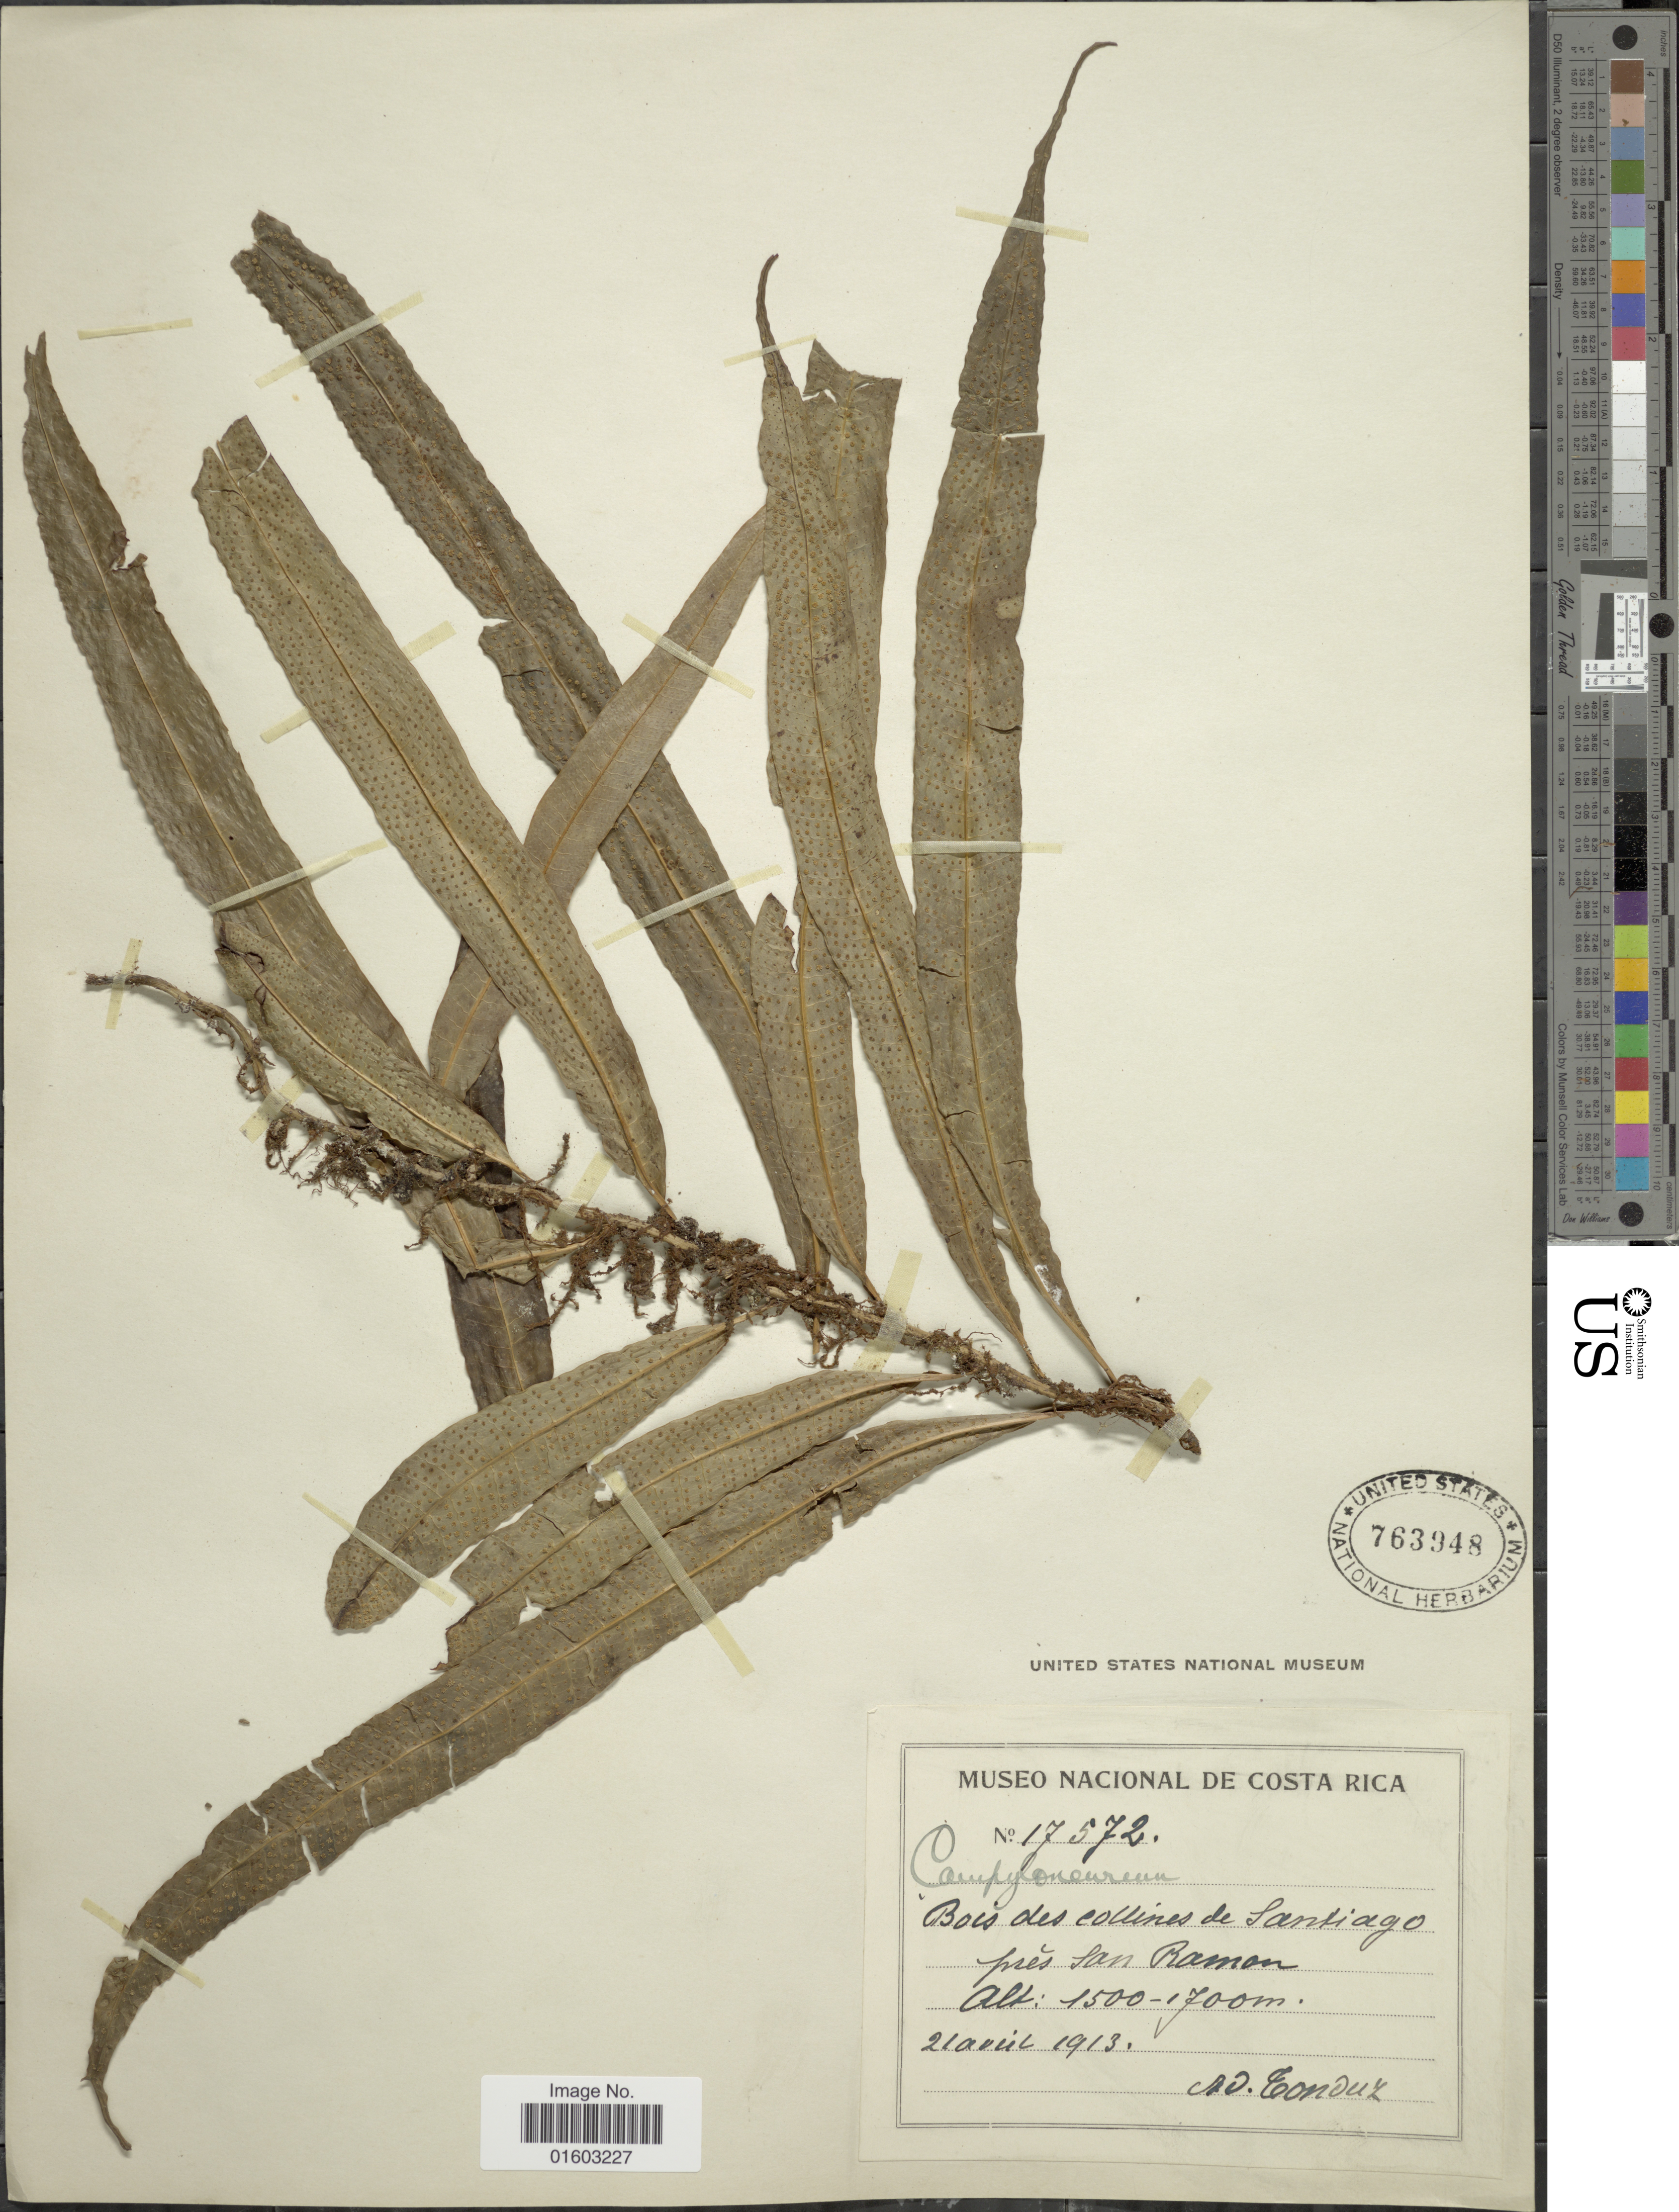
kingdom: Plantae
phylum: Tracheophyta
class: Polypodiopsida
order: Polypodiales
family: Polypodiaceae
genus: Campyloneurum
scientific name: Campyloneurum serpentinum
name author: (Christ) Ching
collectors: A. Tonduz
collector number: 17572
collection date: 1913-04-21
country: Costa Rica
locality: Bois des collines de Santiago pres San Ramon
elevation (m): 1500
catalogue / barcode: US 763948